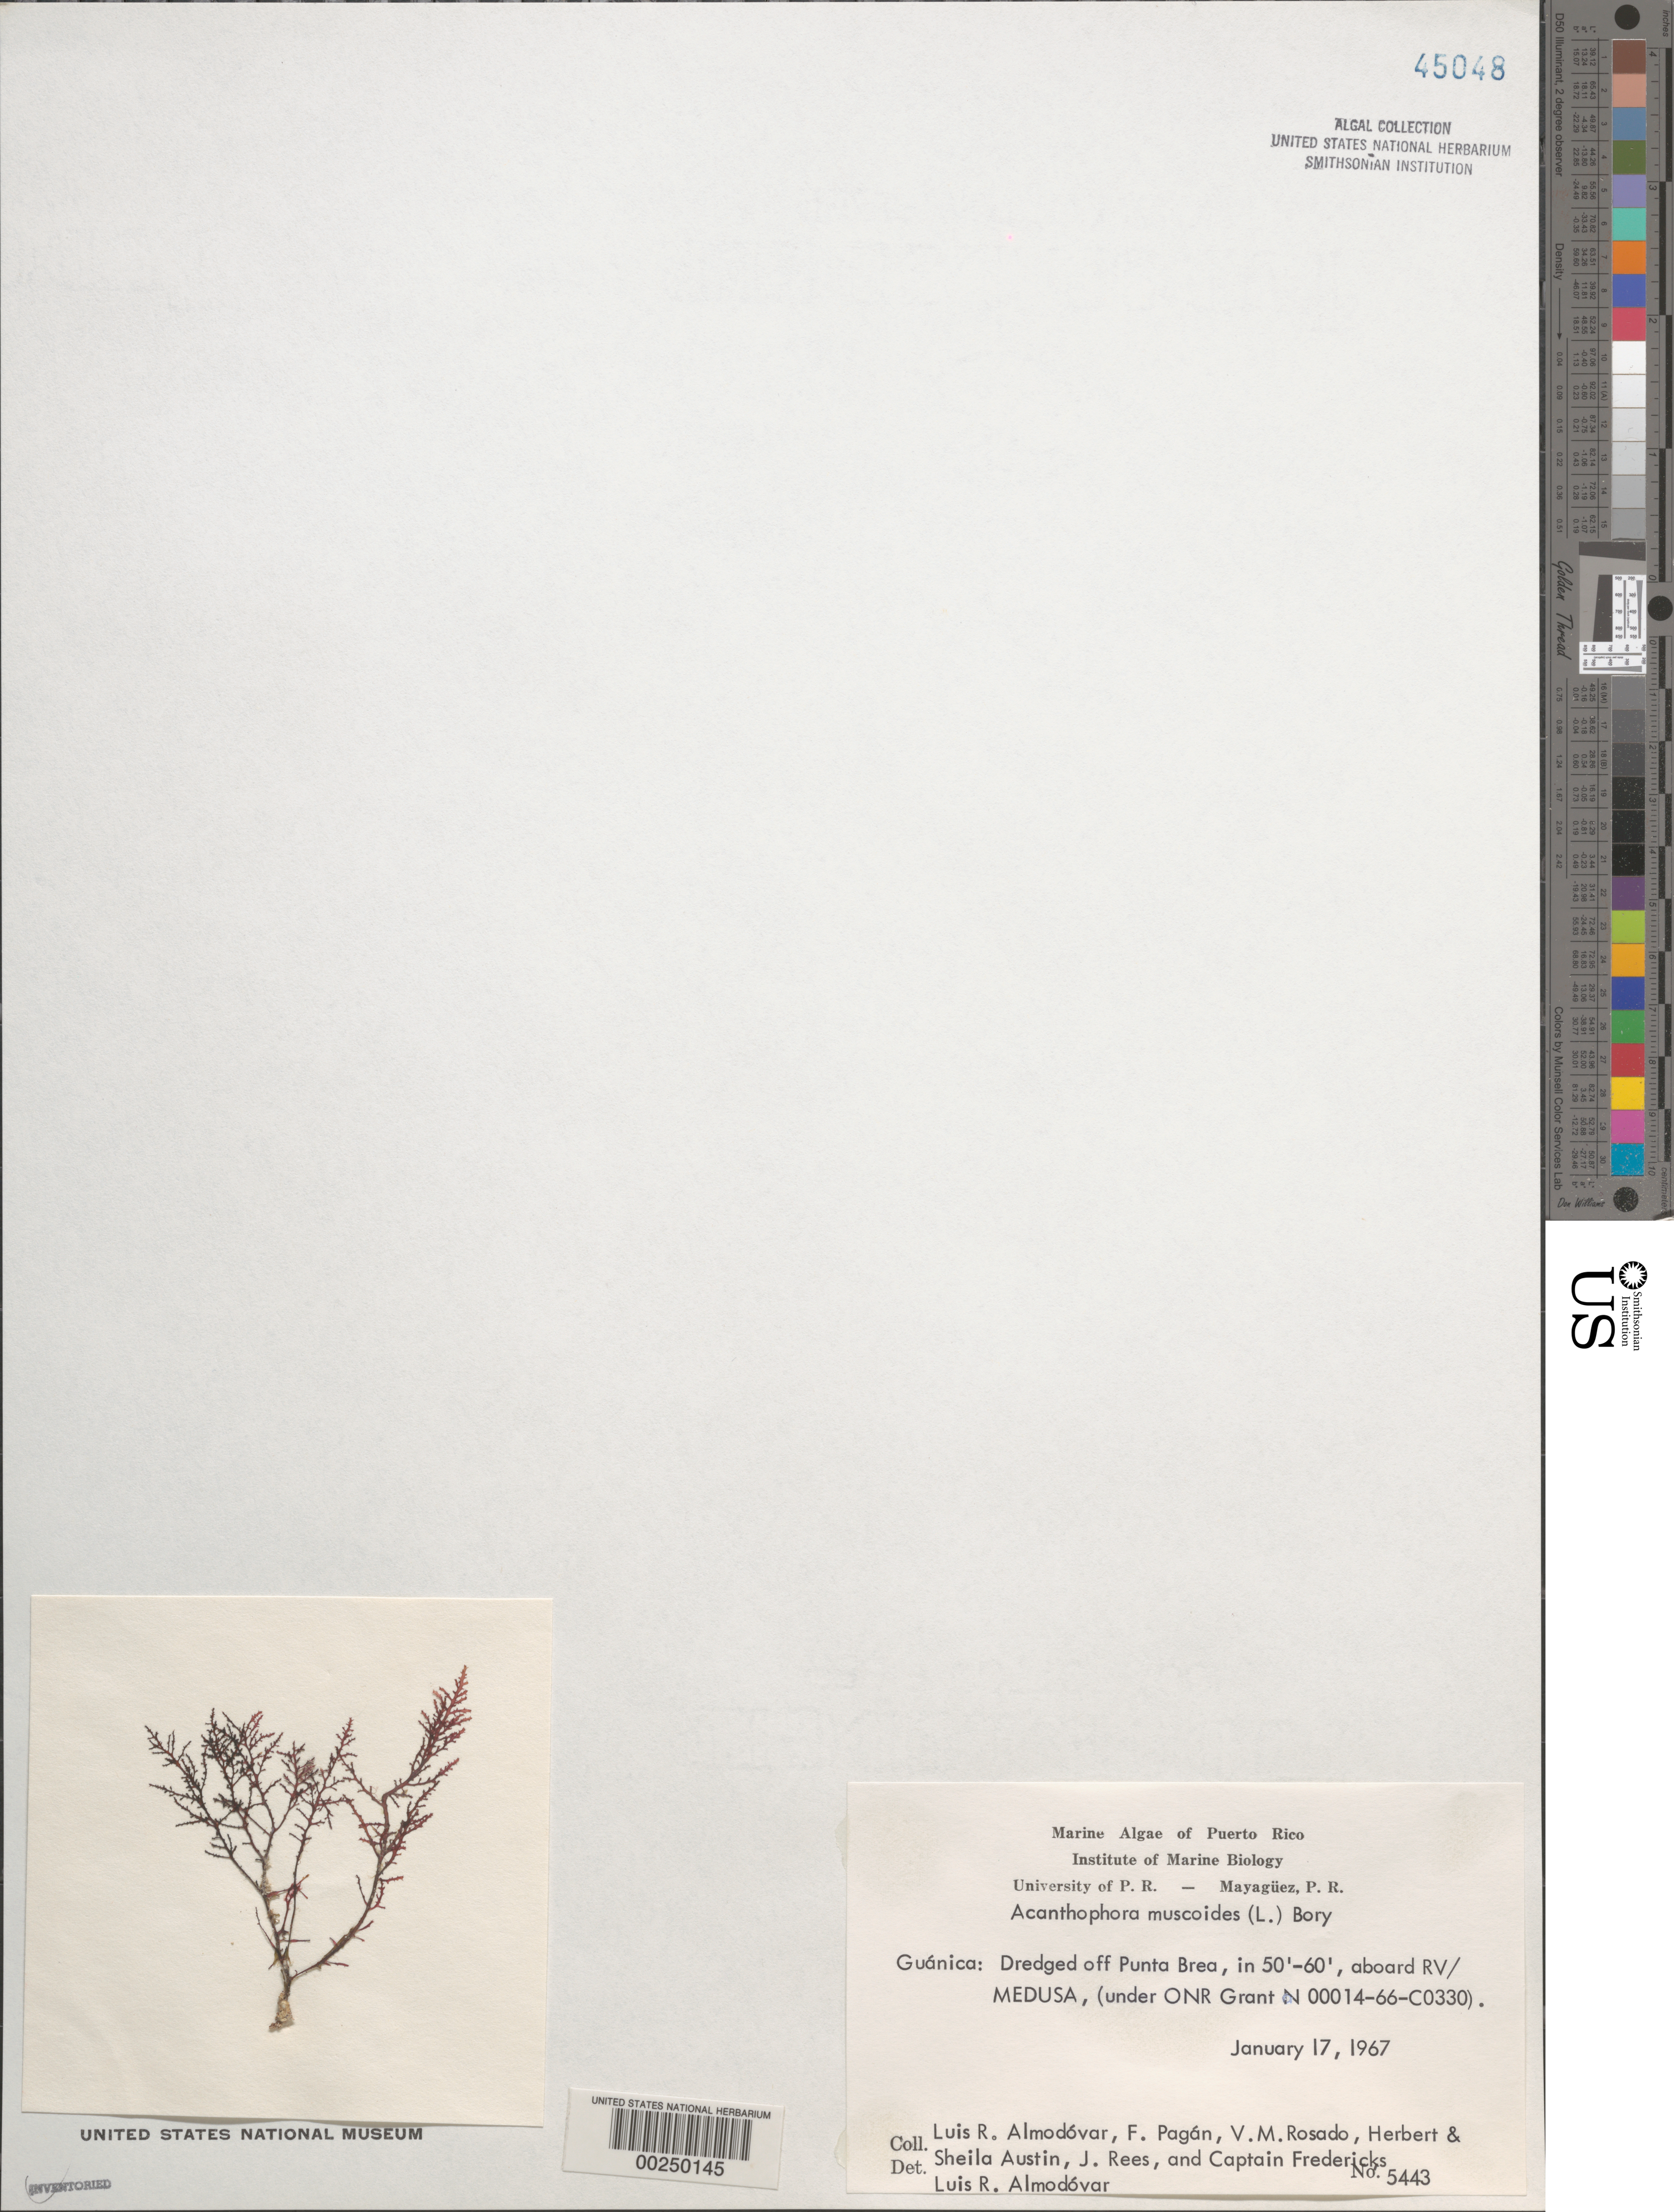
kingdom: Plantae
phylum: Rhodophyta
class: Florideophyceae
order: Ceramiales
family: Rhodomelaceae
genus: Acanthophora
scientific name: Acanthophora muscoides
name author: (C. Agardh) Bory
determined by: Almodovar, L. R.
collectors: L. Almodovar, F. Pagan, V. Rosado, H. Austin, S. Austin, J. Rees & C. Fredericks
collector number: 5443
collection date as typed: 17 Jan 1967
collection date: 1967-01-17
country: Puerto Rico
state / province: Guanica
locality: Off Punta Brea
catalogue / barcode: US 45048